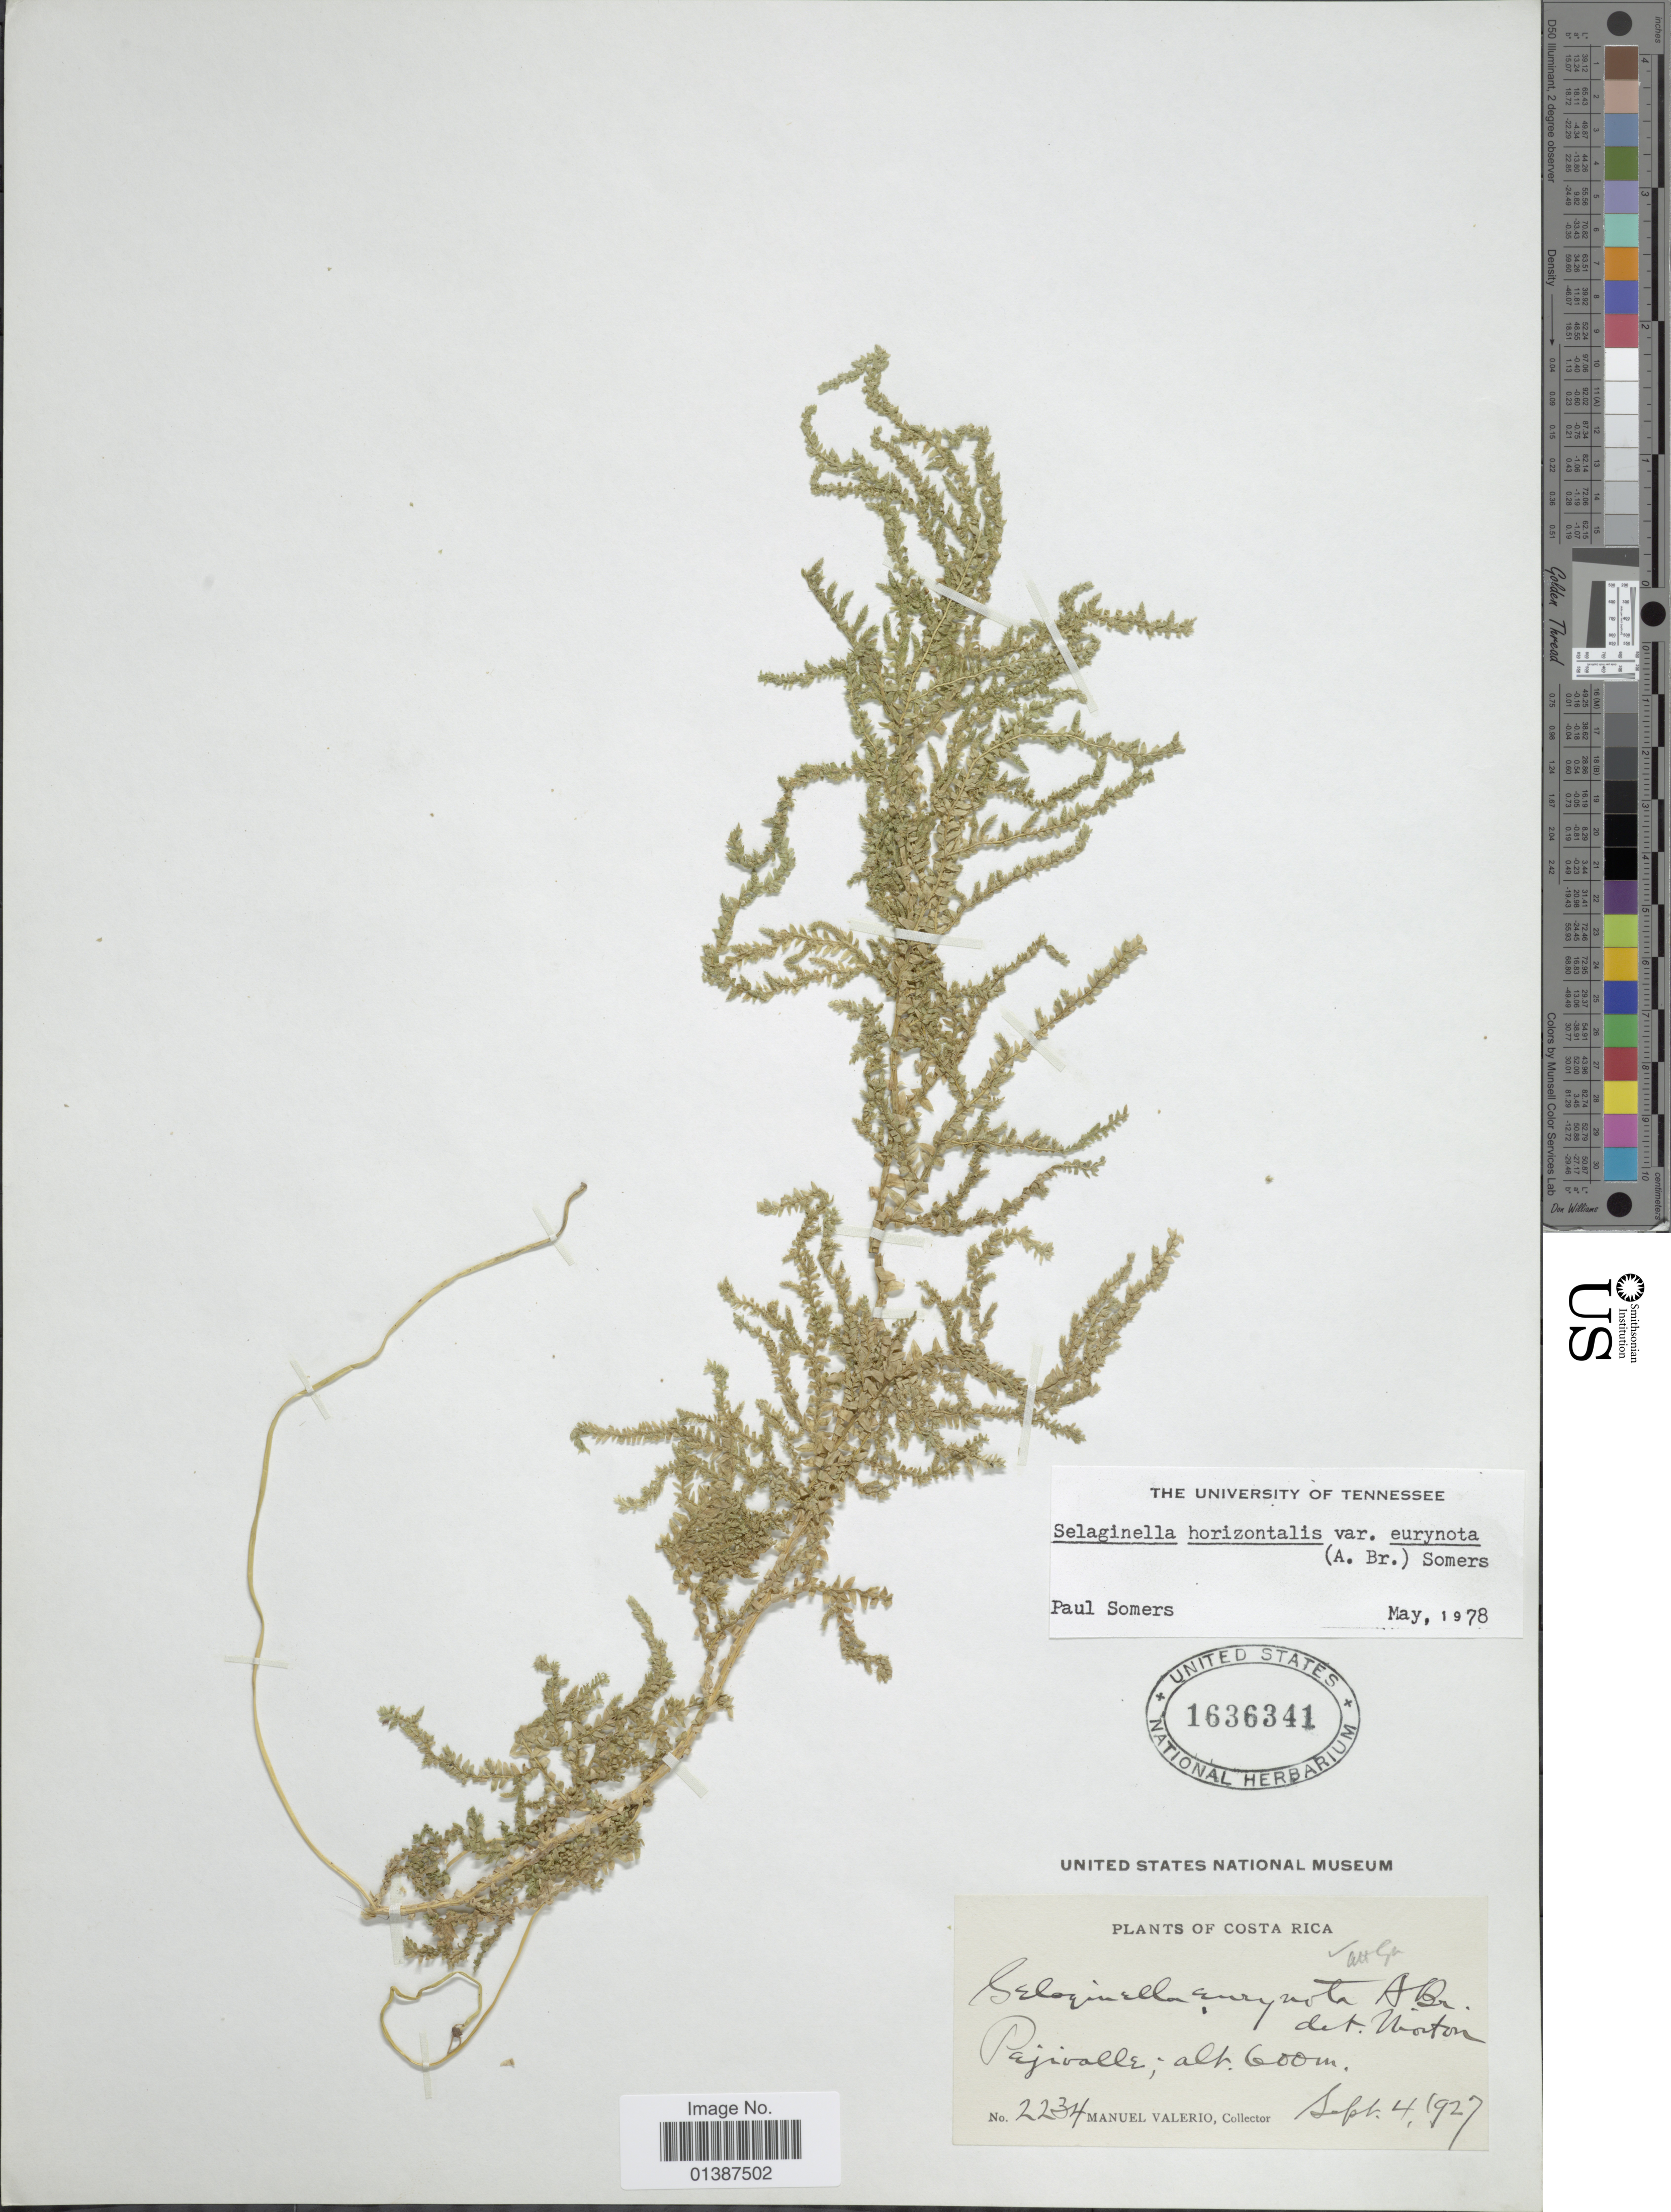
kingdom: Plantae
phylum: Tracheophyta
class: Lycopodiopsida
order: Selaginellales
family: Selaginellaceae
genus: Selaginella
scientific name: Selaginella eurynota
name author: A. Braun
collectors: M. Valerio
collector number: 2234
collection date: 1927-09-04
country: Costa Rica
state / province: Cartago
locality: Pejivalle [Pejibaye]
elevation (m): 600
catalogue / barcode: US 1636341